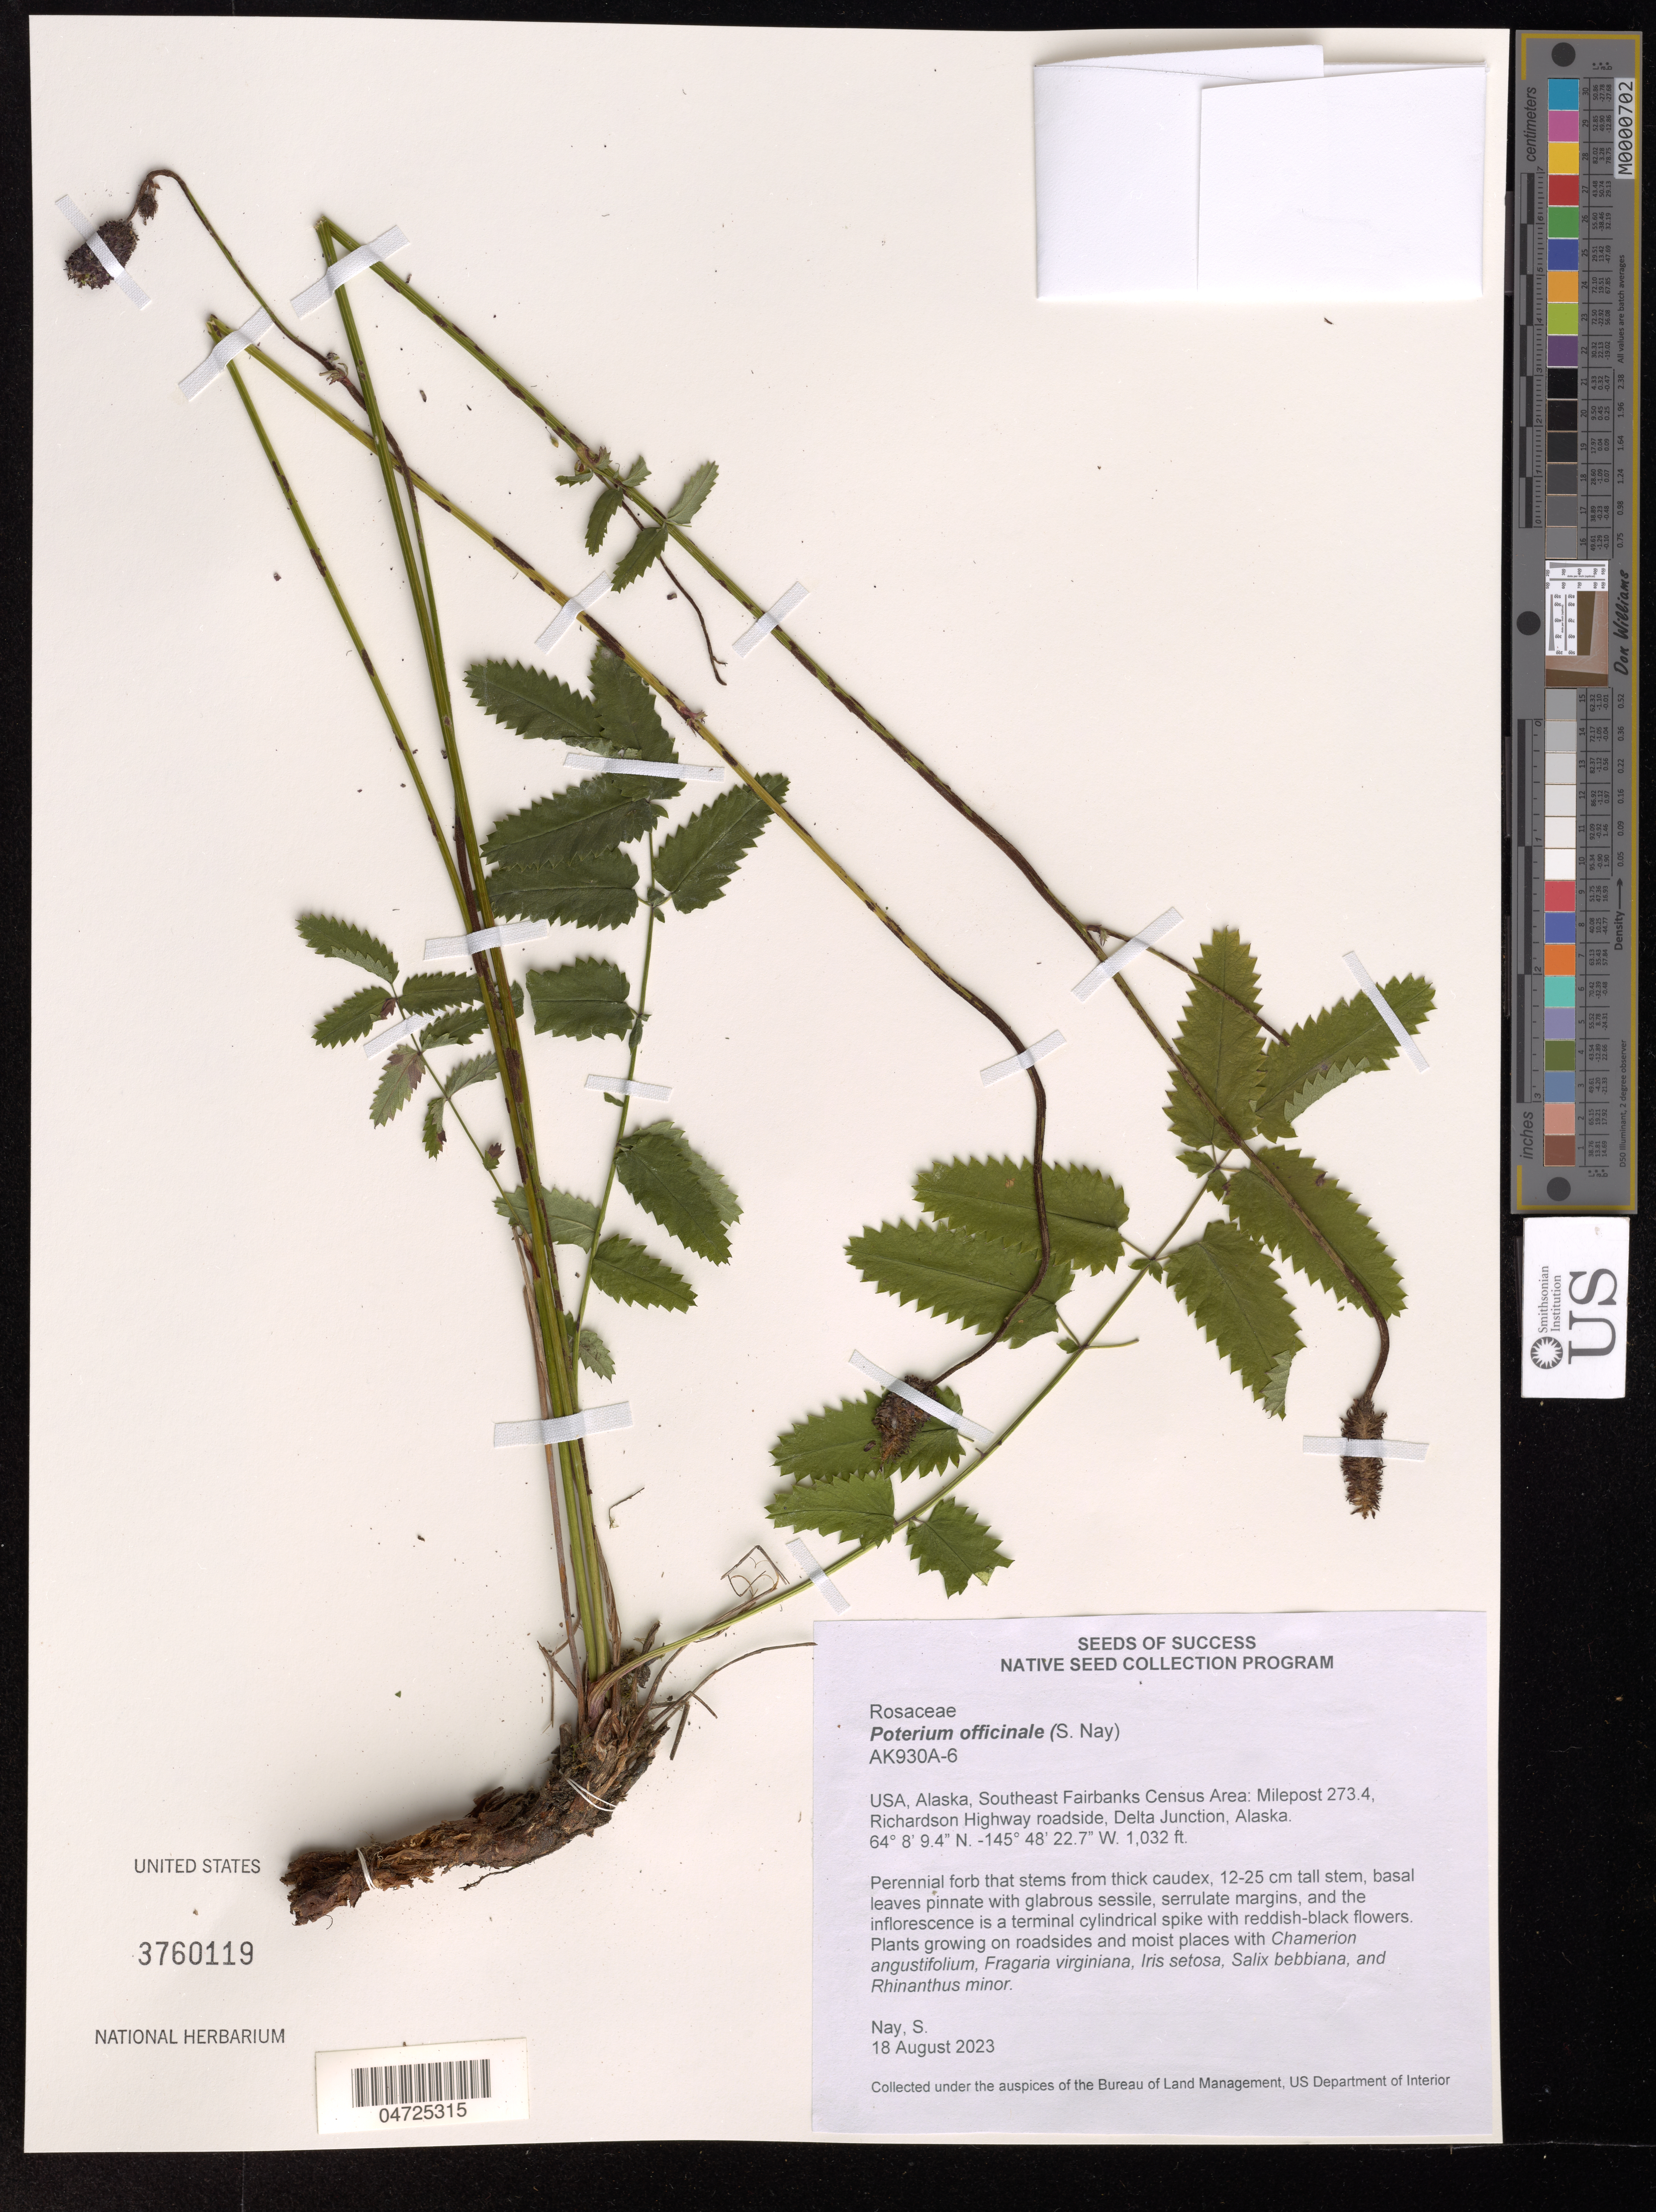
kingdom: Plantae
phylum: Tracheophyta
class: Magnoliopsida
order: Rosales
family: Rosaceae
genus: Poterium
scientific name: Poterium officinale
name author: (L.) F.B. Forbes & Hemsl.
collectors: S. Nay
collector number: AK930A-6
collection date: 2023-08-18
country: United States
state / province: Alaska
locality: Southeast Fairbanks Census Area: Milepost 273.4, Richardson Highway roadside, Delta Junction.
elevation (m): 315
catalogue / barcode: US 3760119